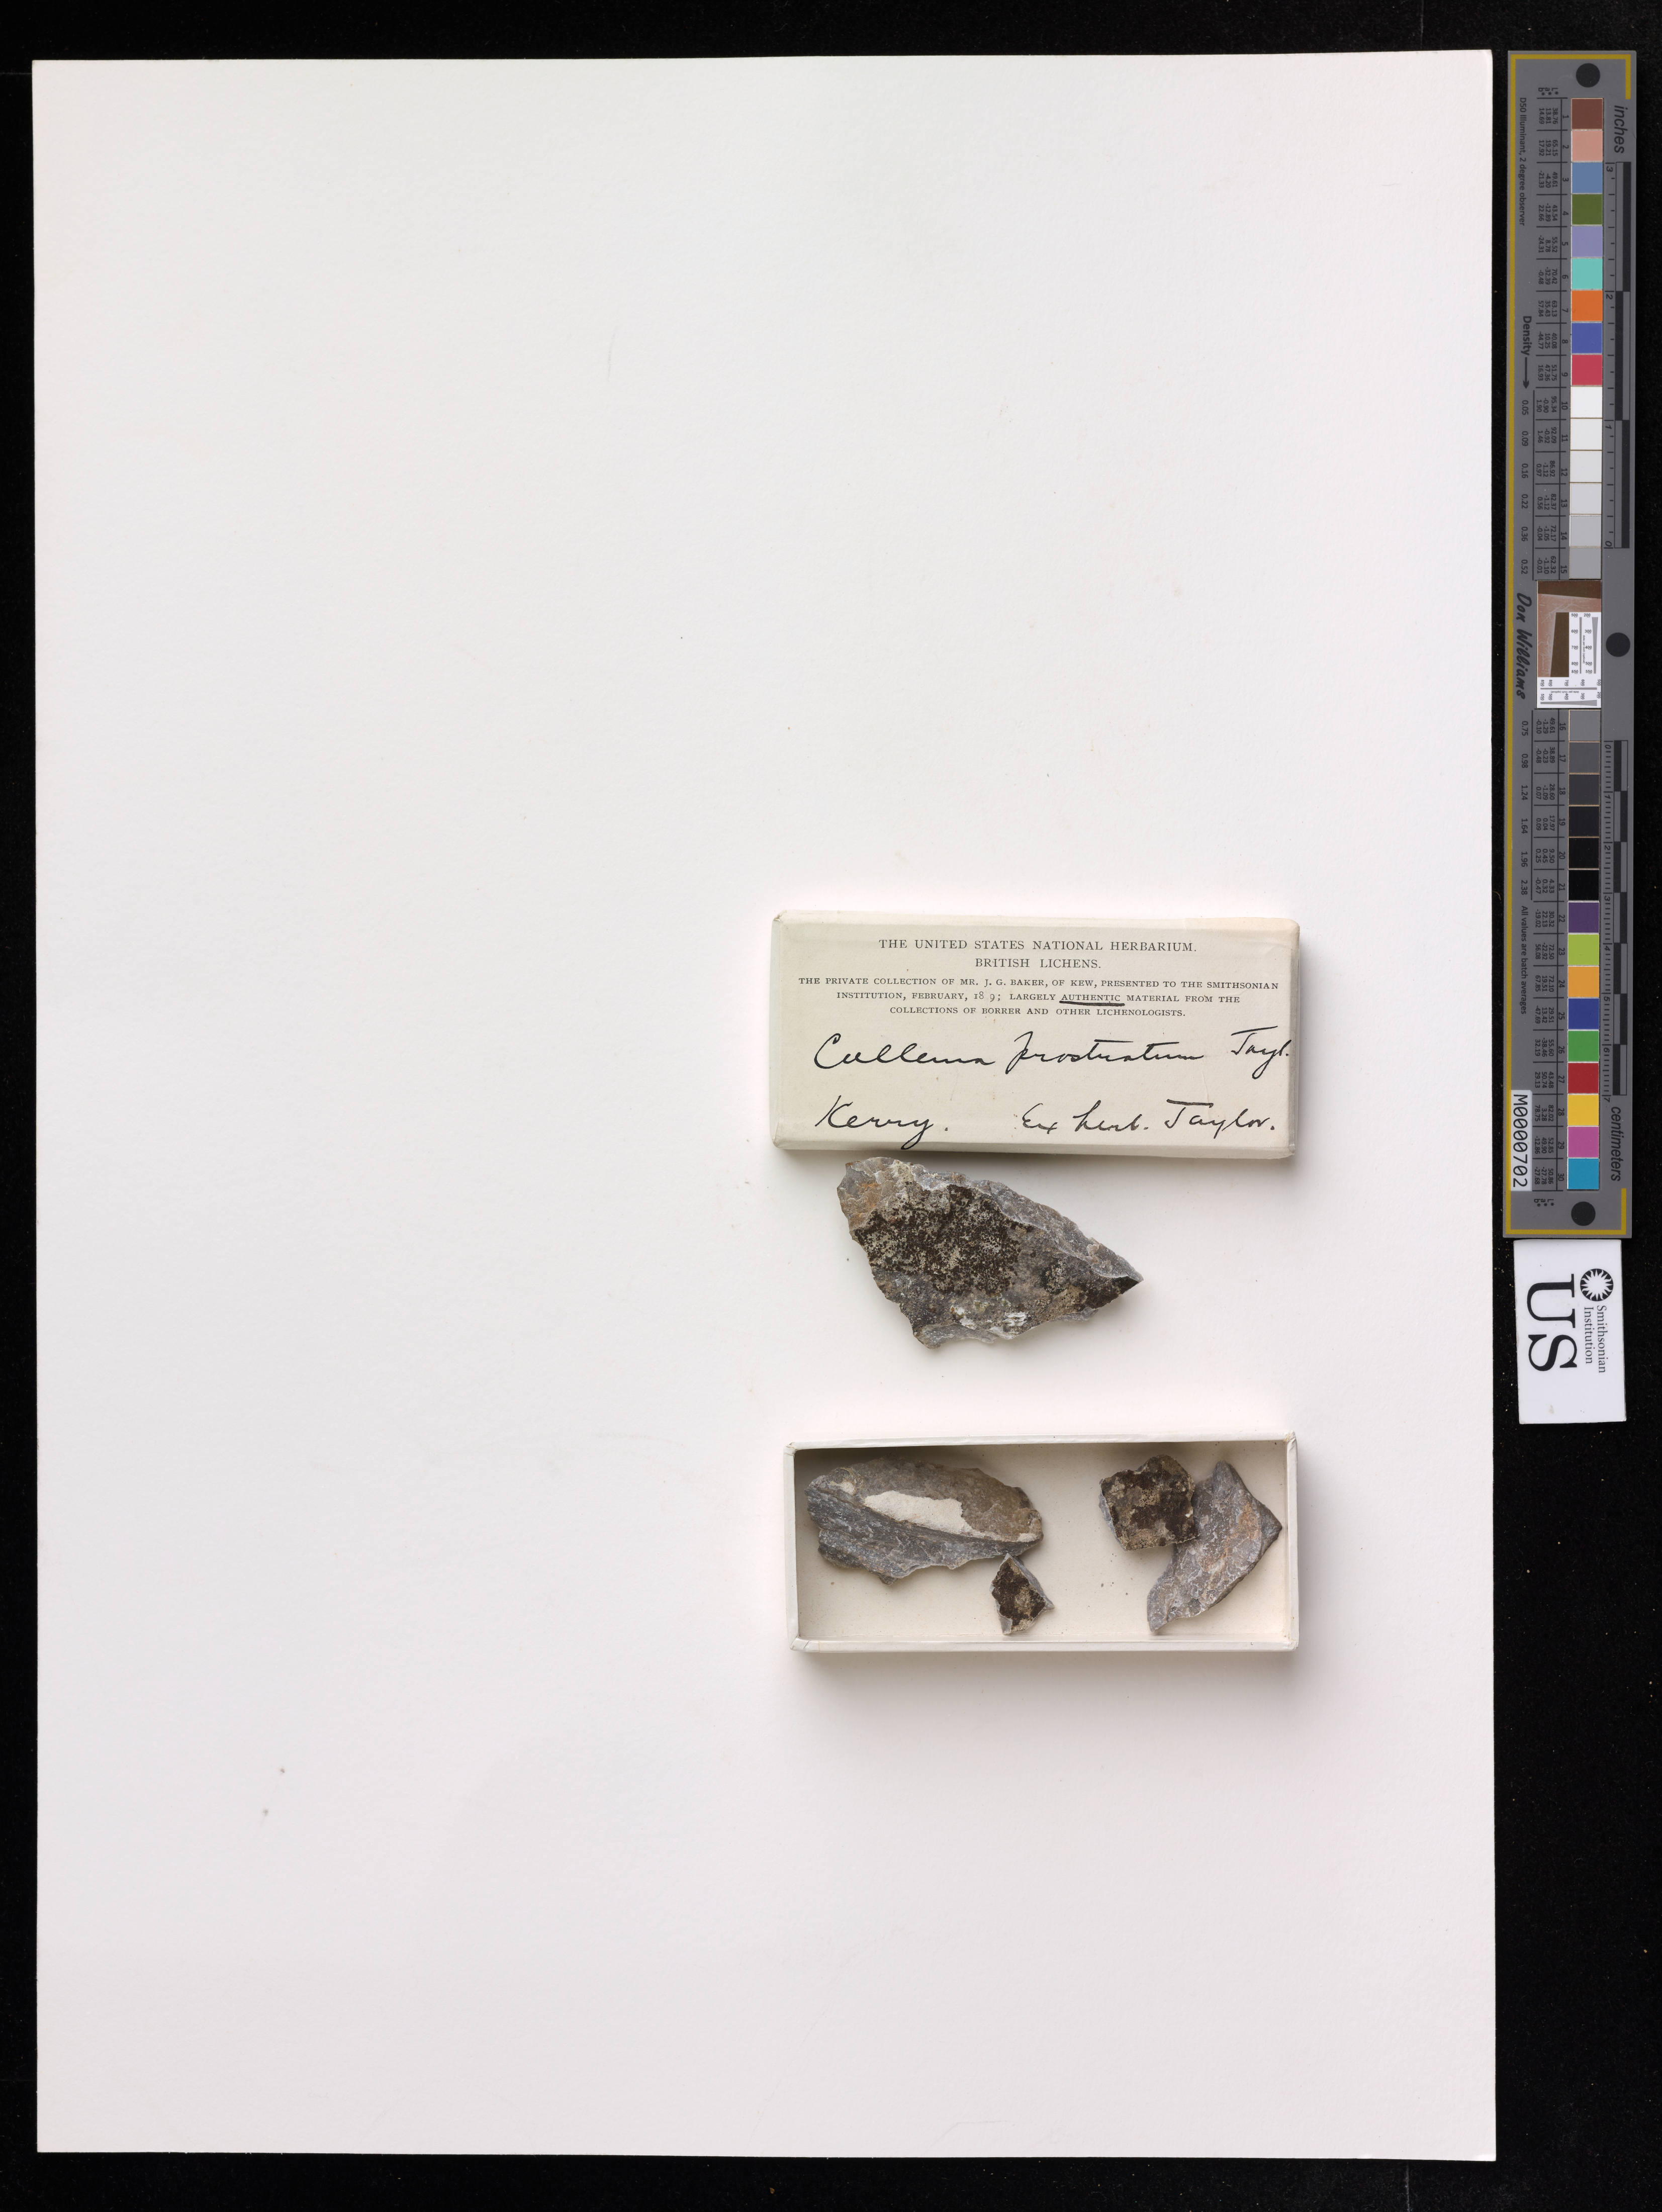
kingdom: Fungi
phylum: Ascomycota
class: Lecanoromycetes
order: Peltigerales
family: Collemataceae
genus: Leptogium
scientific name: Leptogium sp.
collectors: -- Taylor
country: Ireland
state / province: Munster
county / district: Kerry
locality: Dunkerron.